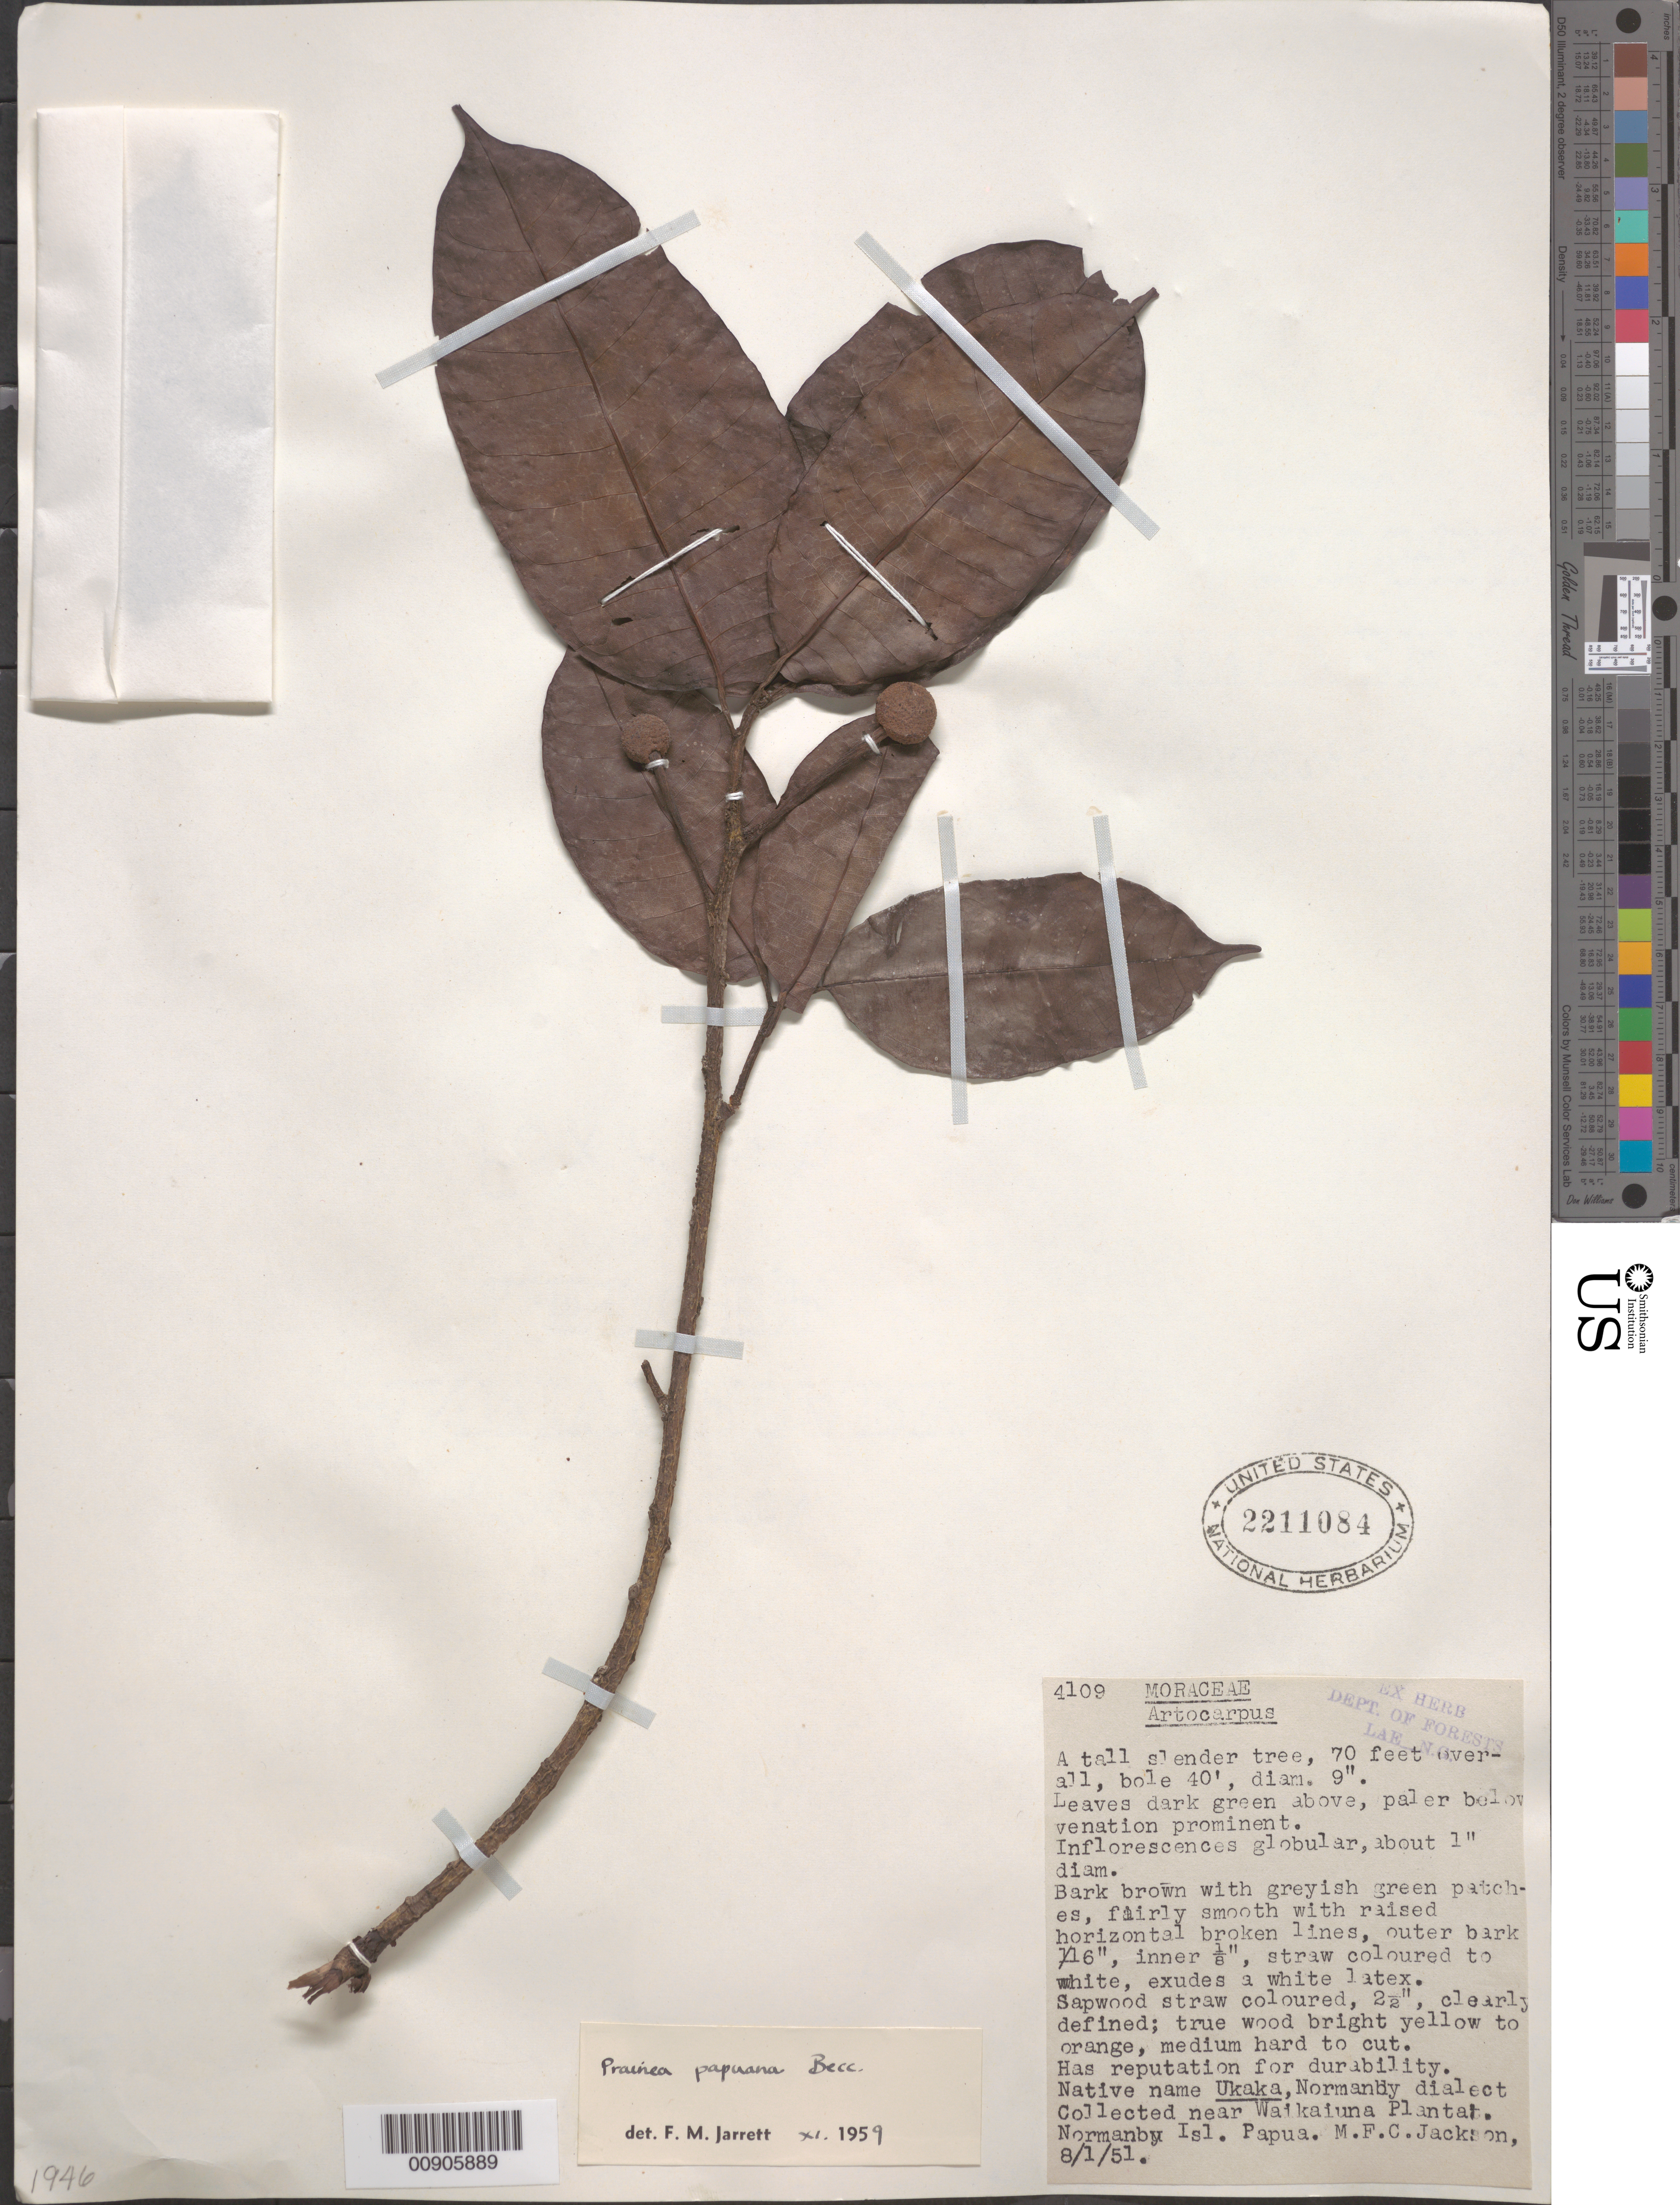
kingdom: Plantae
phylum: Tracheophyta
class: Magnoliopsida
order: Rosales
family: Moraceae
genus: Prainea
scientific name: Prainea papuana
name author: Becc.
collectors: M.F.C. Jackson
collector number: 4109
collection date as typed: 08 Jan 1951 or 01 Aug 1951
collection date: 1951-01-08 or 1951-08-01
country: Papua New Guinea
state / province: Milne Bay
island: Normanby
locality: Near Waikaiuna Plantation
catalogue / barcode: US 2211084